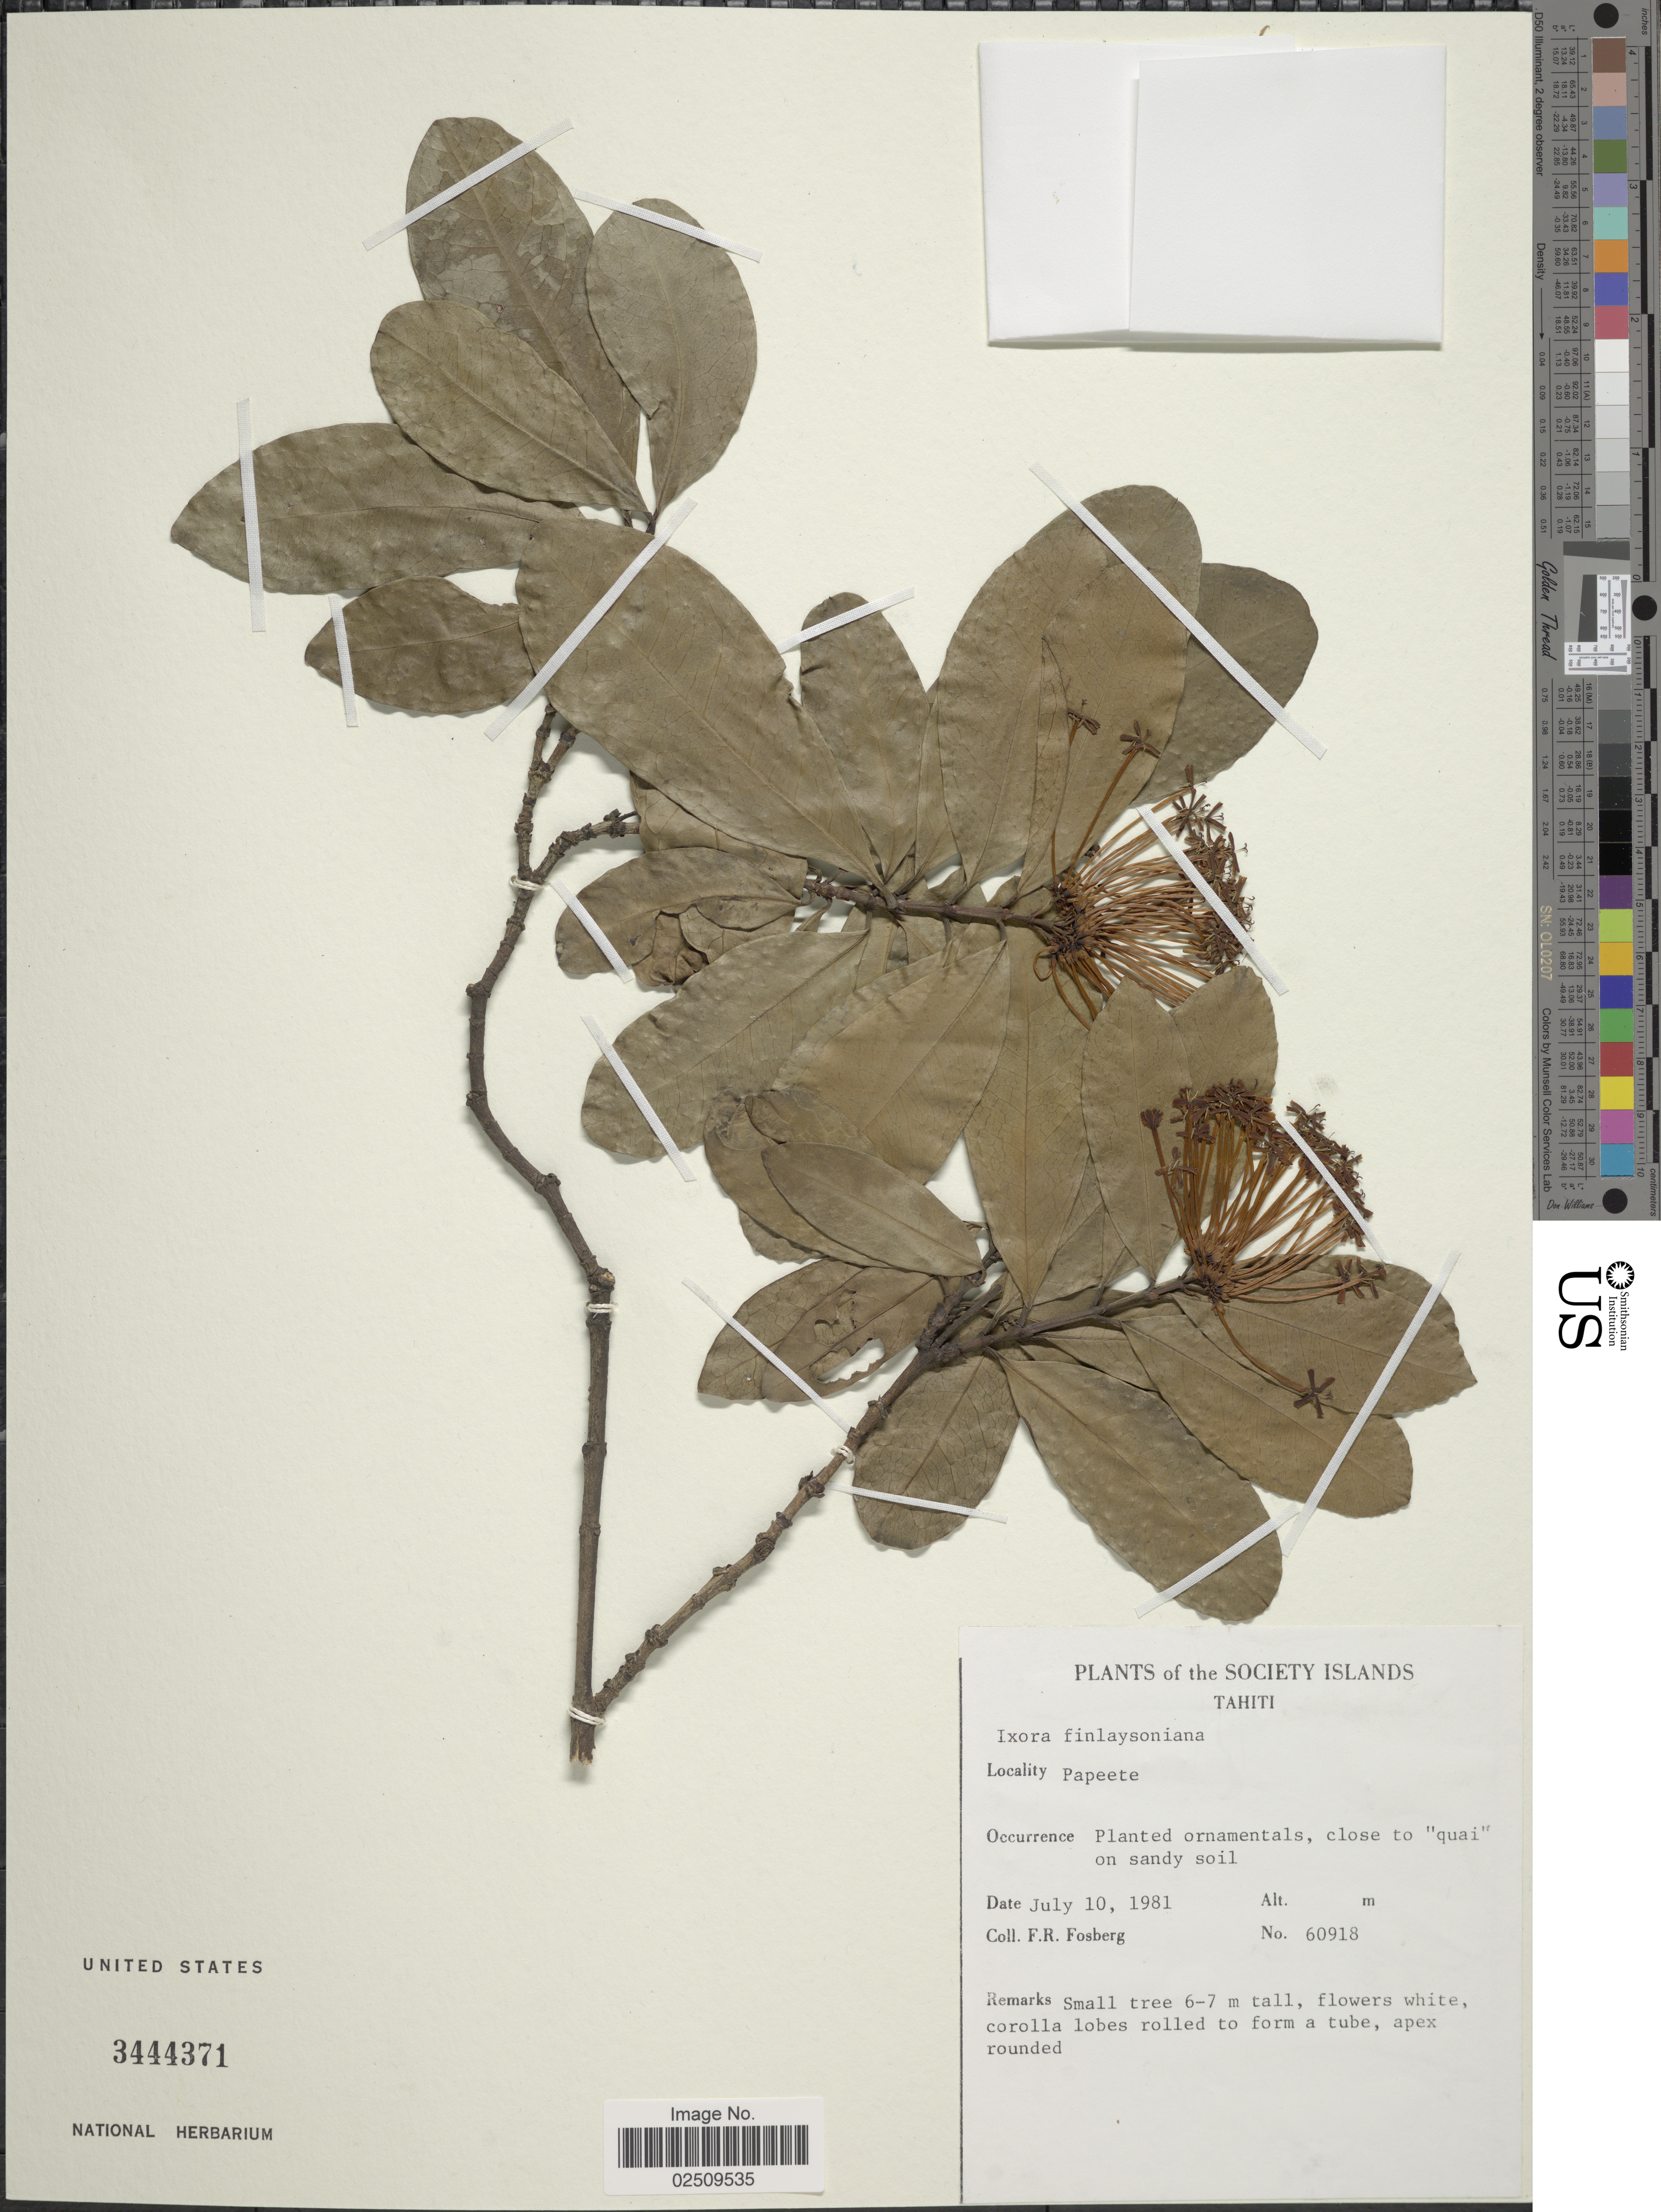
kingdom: Plantae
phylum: Tracheophyta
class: Magnoliopsida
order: Gentianales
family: Rubiaceae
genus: Ixora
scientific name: Ixora finlaysoniana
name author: Wall. ex G. Don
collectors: F. R. Fosberg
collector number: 60918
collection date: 1981-07-10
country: French Polynesia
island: Tahiti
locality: The Society Islands, Tahiti, Papeete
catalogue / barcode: US 3444371